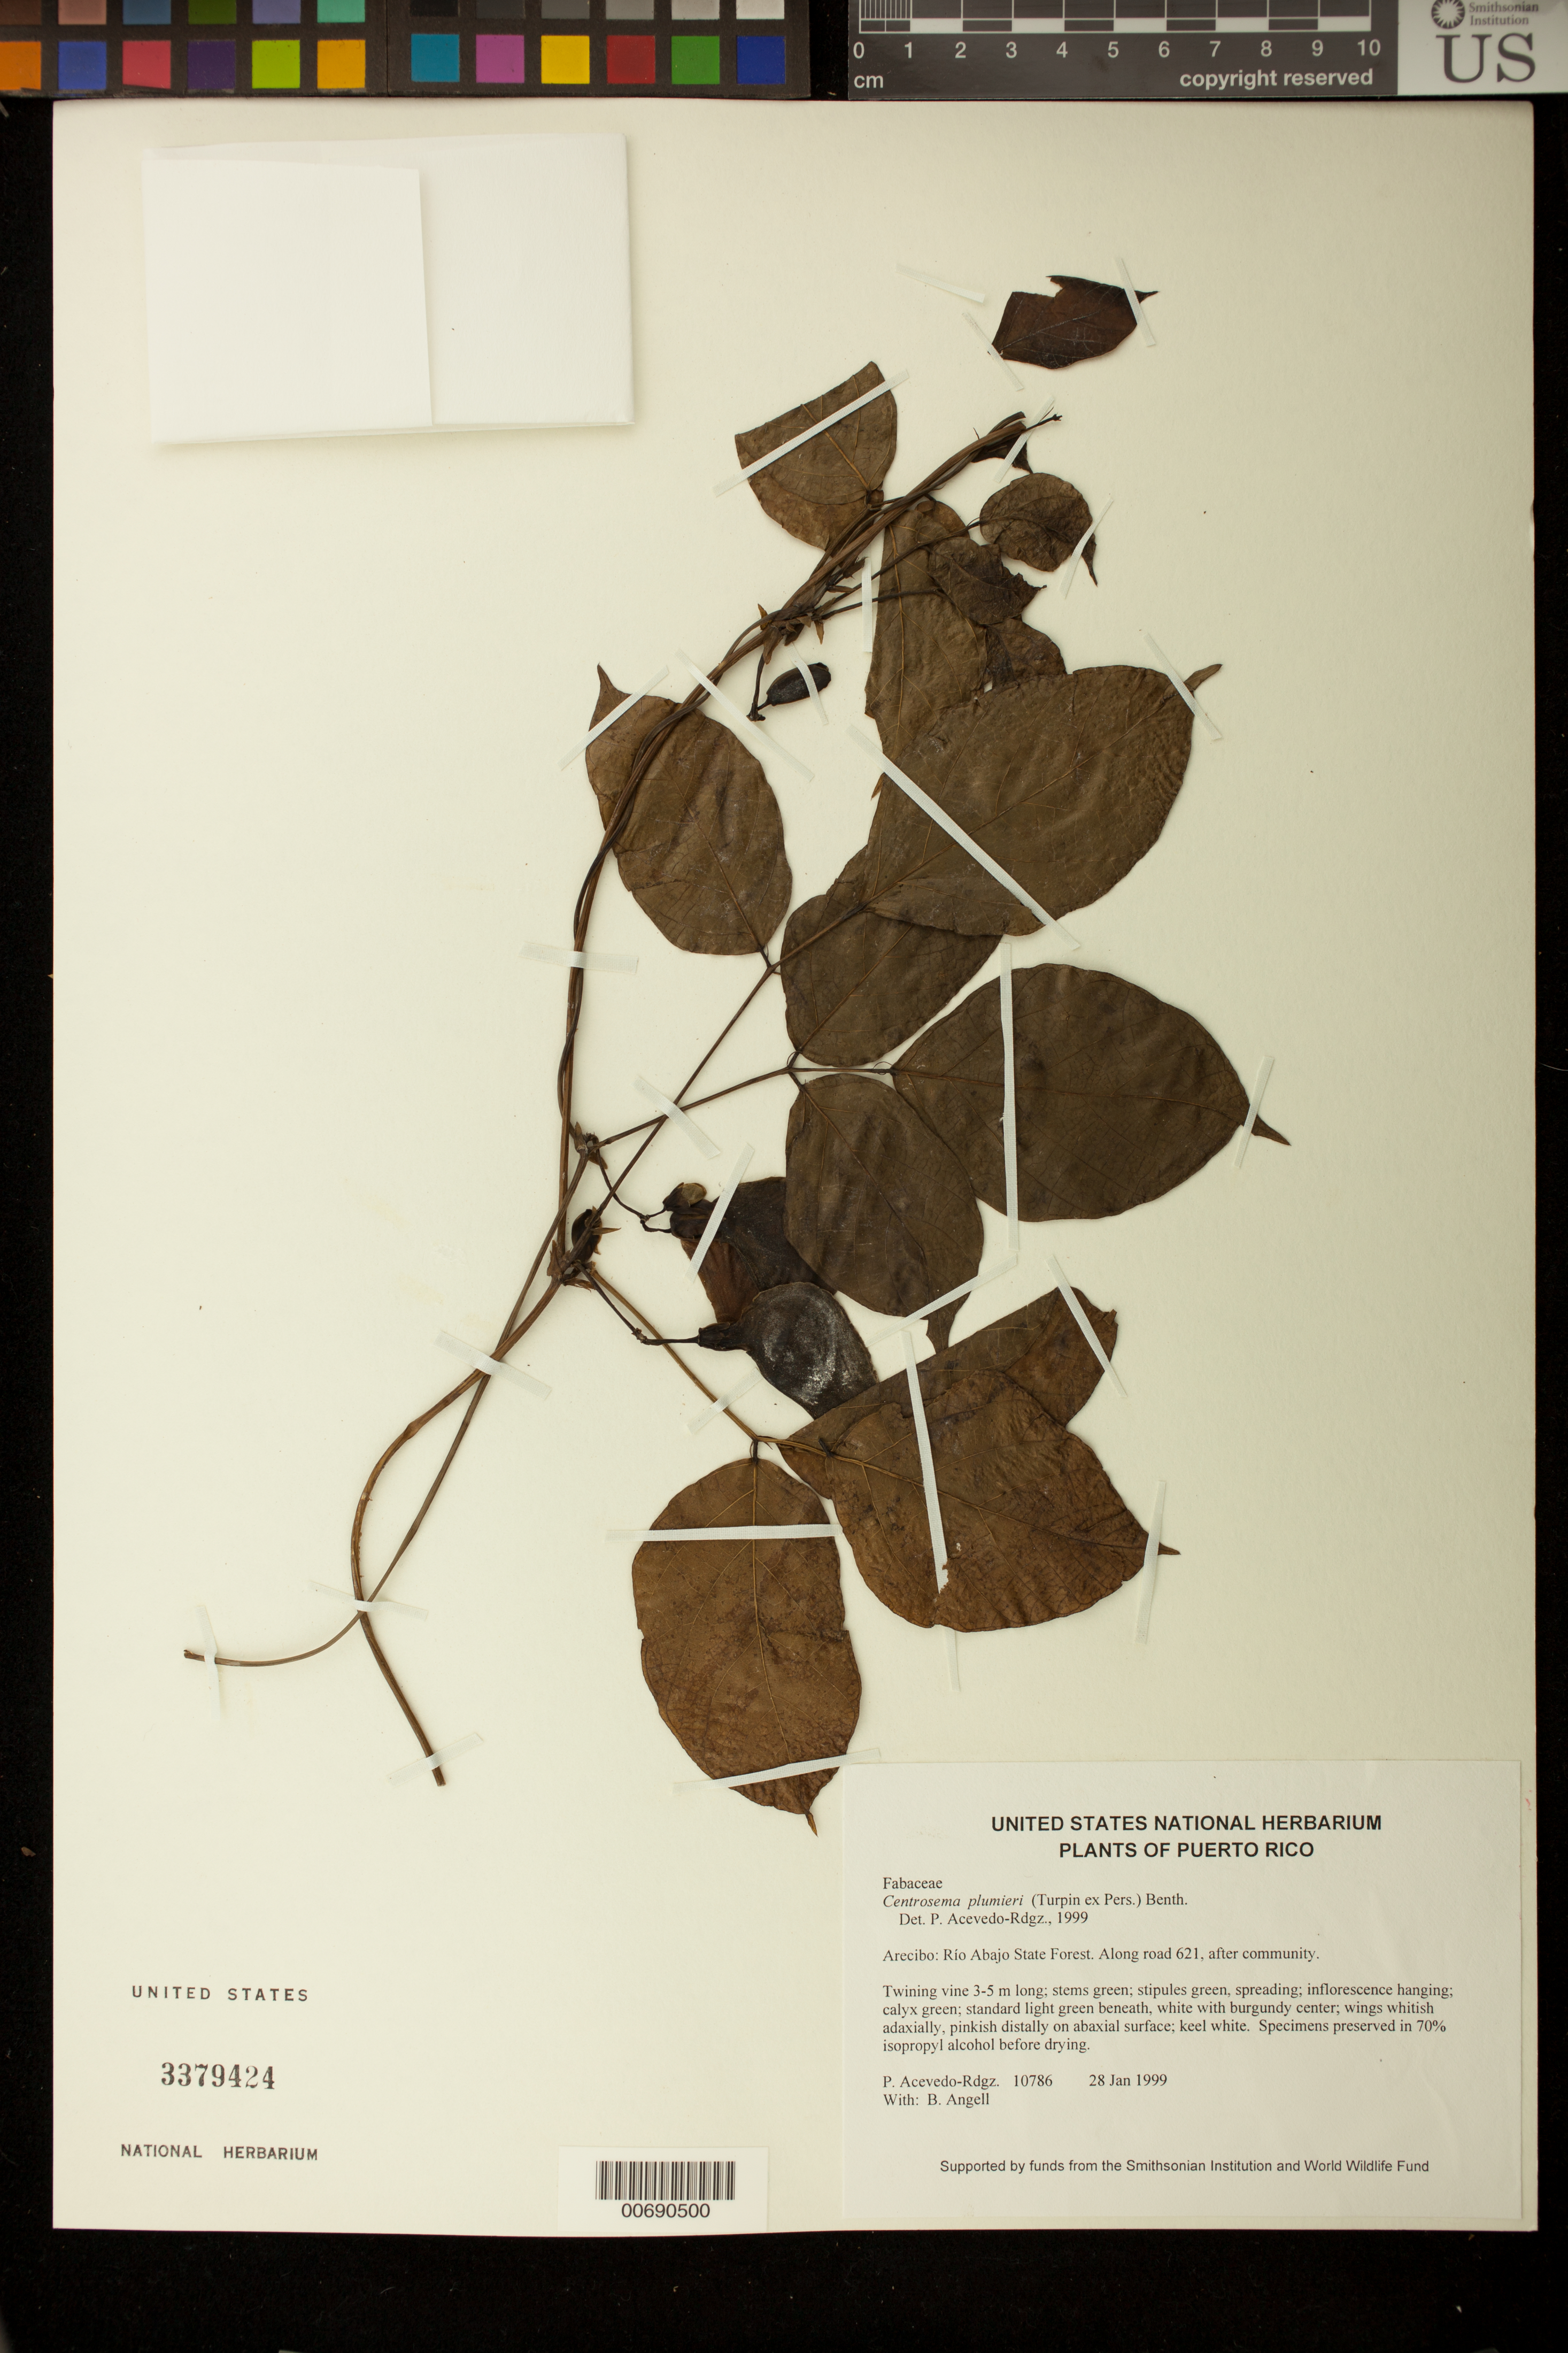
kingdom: Plantae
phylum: Tracheophyta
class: Magnoliopsida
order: Fabales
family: Fabaceae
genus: Centrosema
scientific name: Centrosema plumieri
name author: (Turpin ex Pers.) Benth.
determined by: Acevedo-Rodríguez, P., (BOT), Smithsonian Institution - National Museum of Natural History (UNITED STATES)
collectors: P. Acevedo-Rodr. & Bobbi Angell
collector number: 10786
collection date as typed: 28 Jan 1999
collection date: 1999-01-28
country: Puerto Rico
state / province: Arecibo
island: Puerto Rico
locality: Arecibo; Río Abajo State Forest. Along road 621, after community.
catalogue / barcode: US 3379424